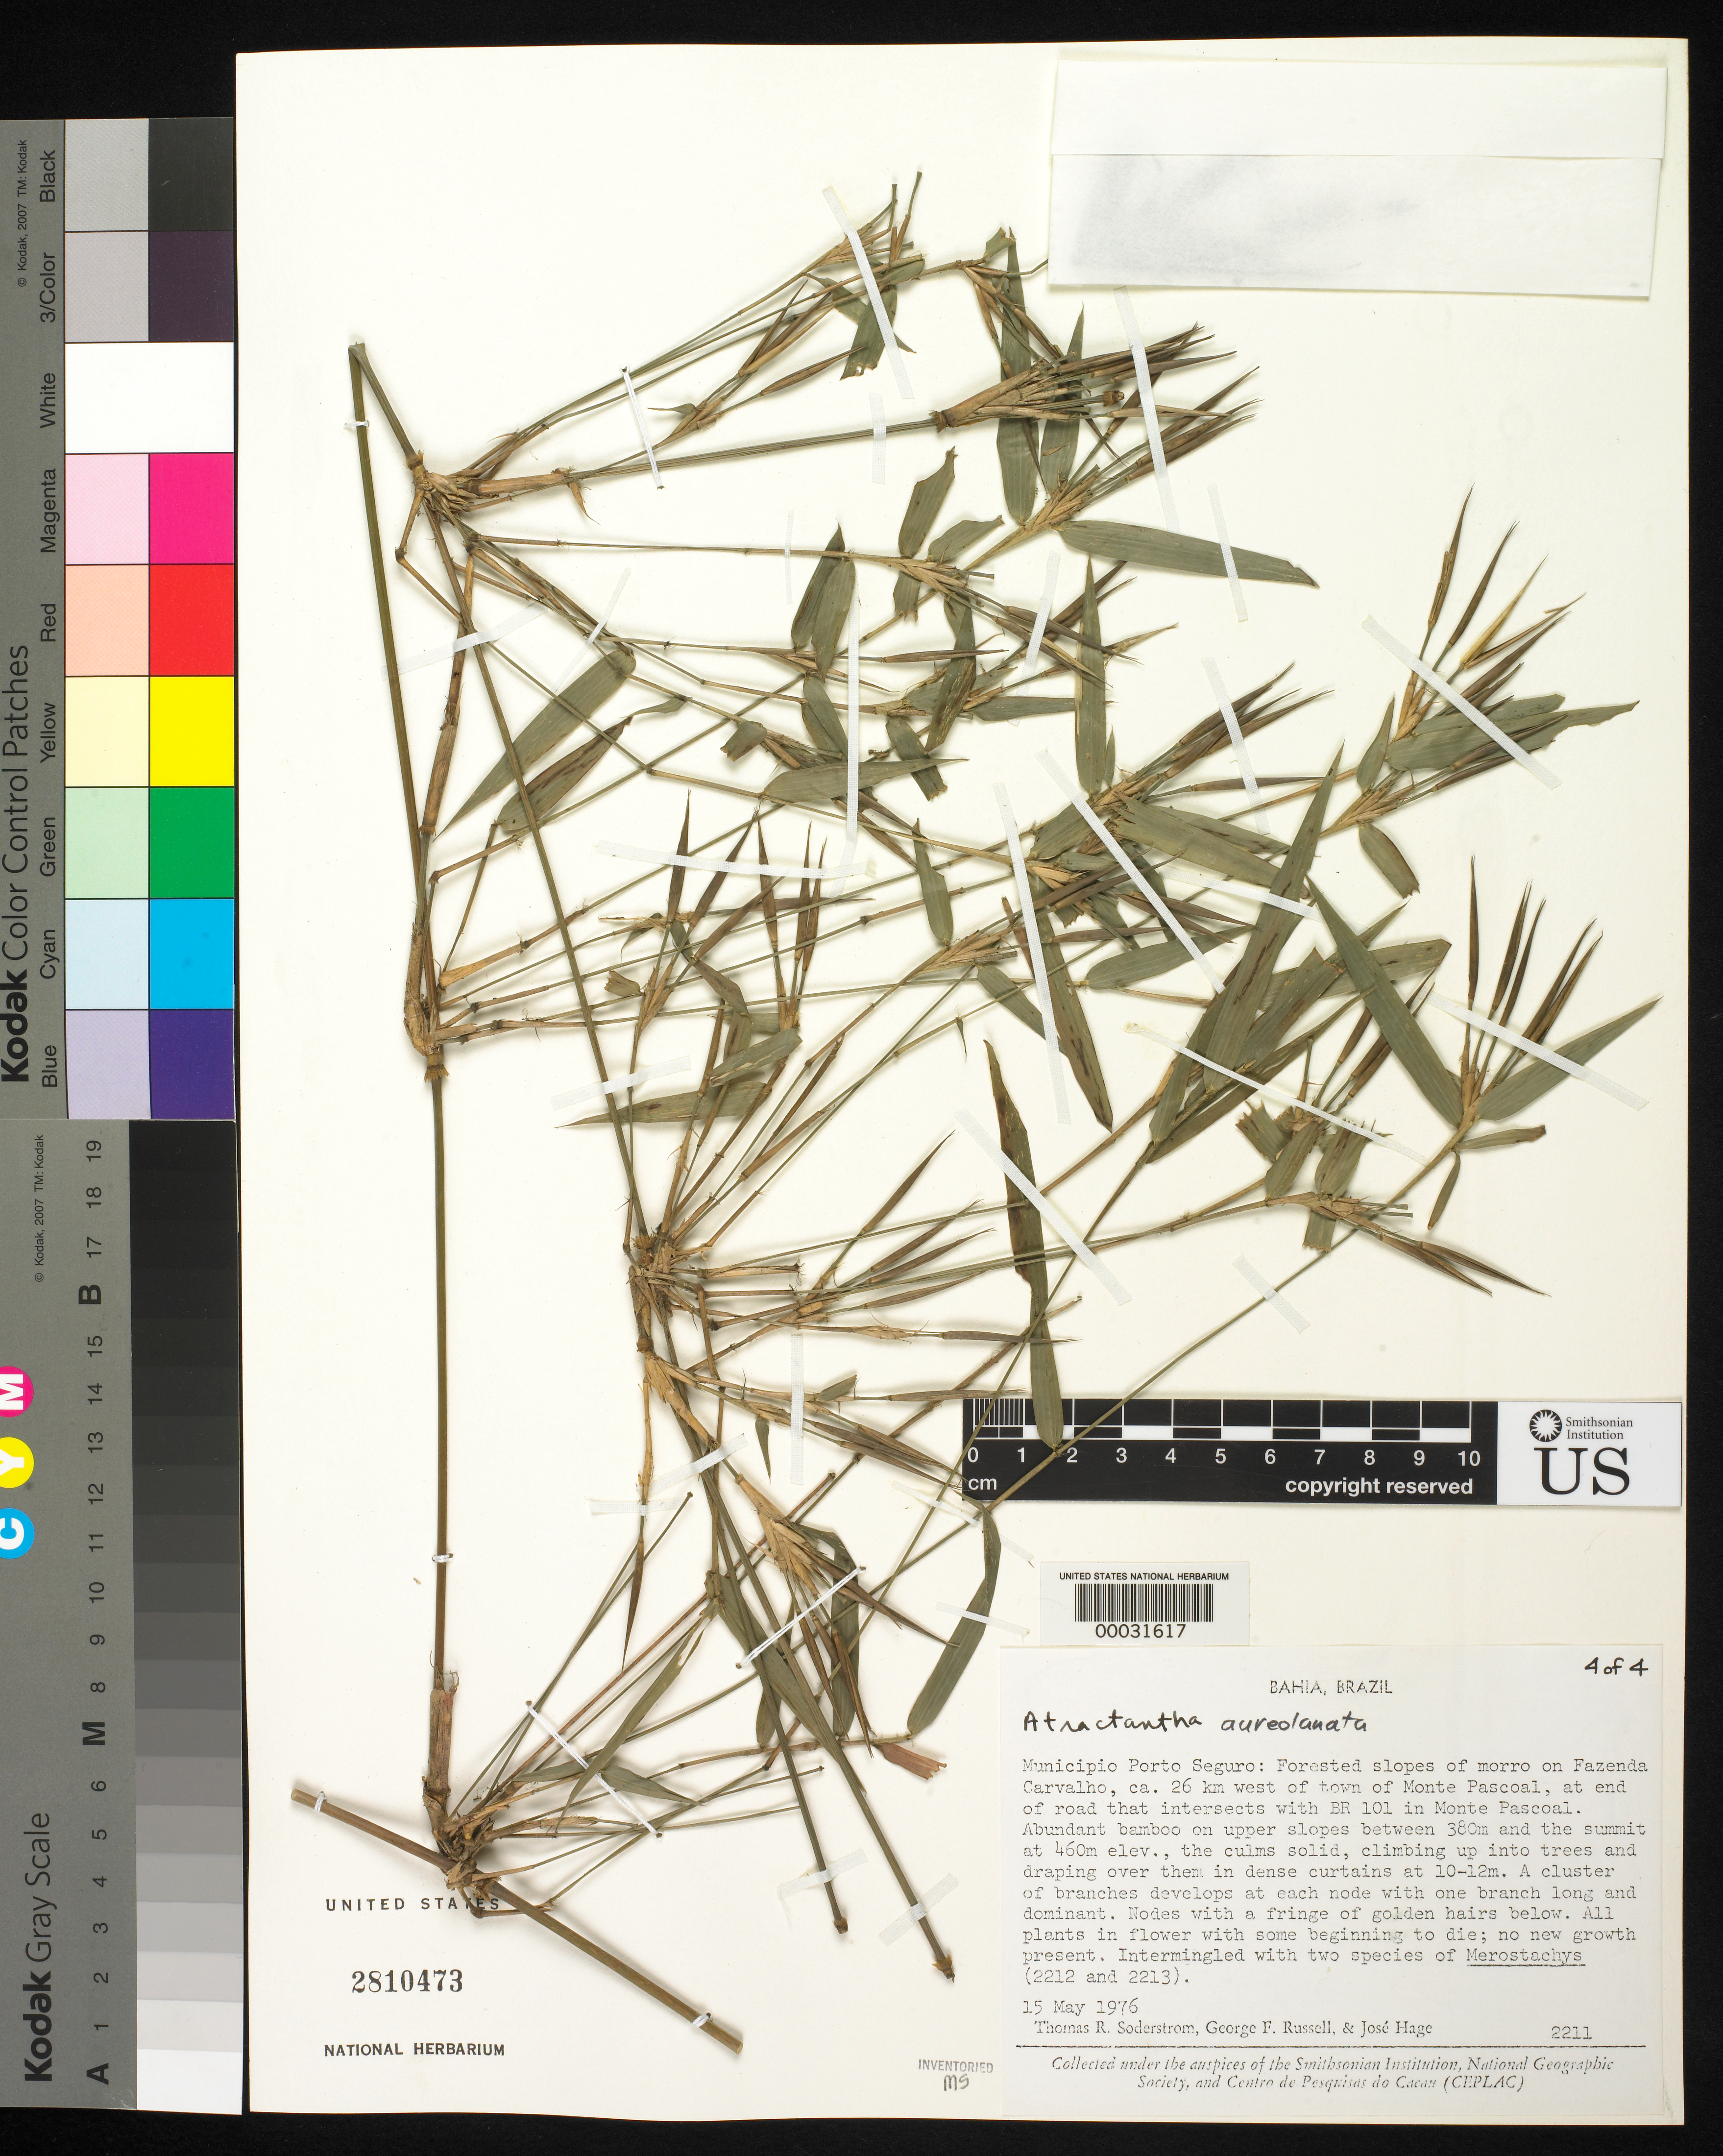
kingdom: Plantae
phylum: Tracheophyta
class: Liliopsida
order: Poales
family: Poaceae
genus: Atractantha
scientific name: Atractantha aureolanata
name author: Judz.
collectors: T. R. Soderstrom, G. Russell & J. Hage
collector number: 2211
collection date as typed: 15 May 1976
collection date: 1976-05-15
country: Brazil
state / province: Bahia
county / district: Pôrto Seguro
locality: Slopes of morro on Fazenda Carvalho, ca. 26 km west of town of Monte Pascoal, at end of road that intersects with BR 101 in Monte Pascoal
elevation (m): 380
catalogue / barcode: US 2810473